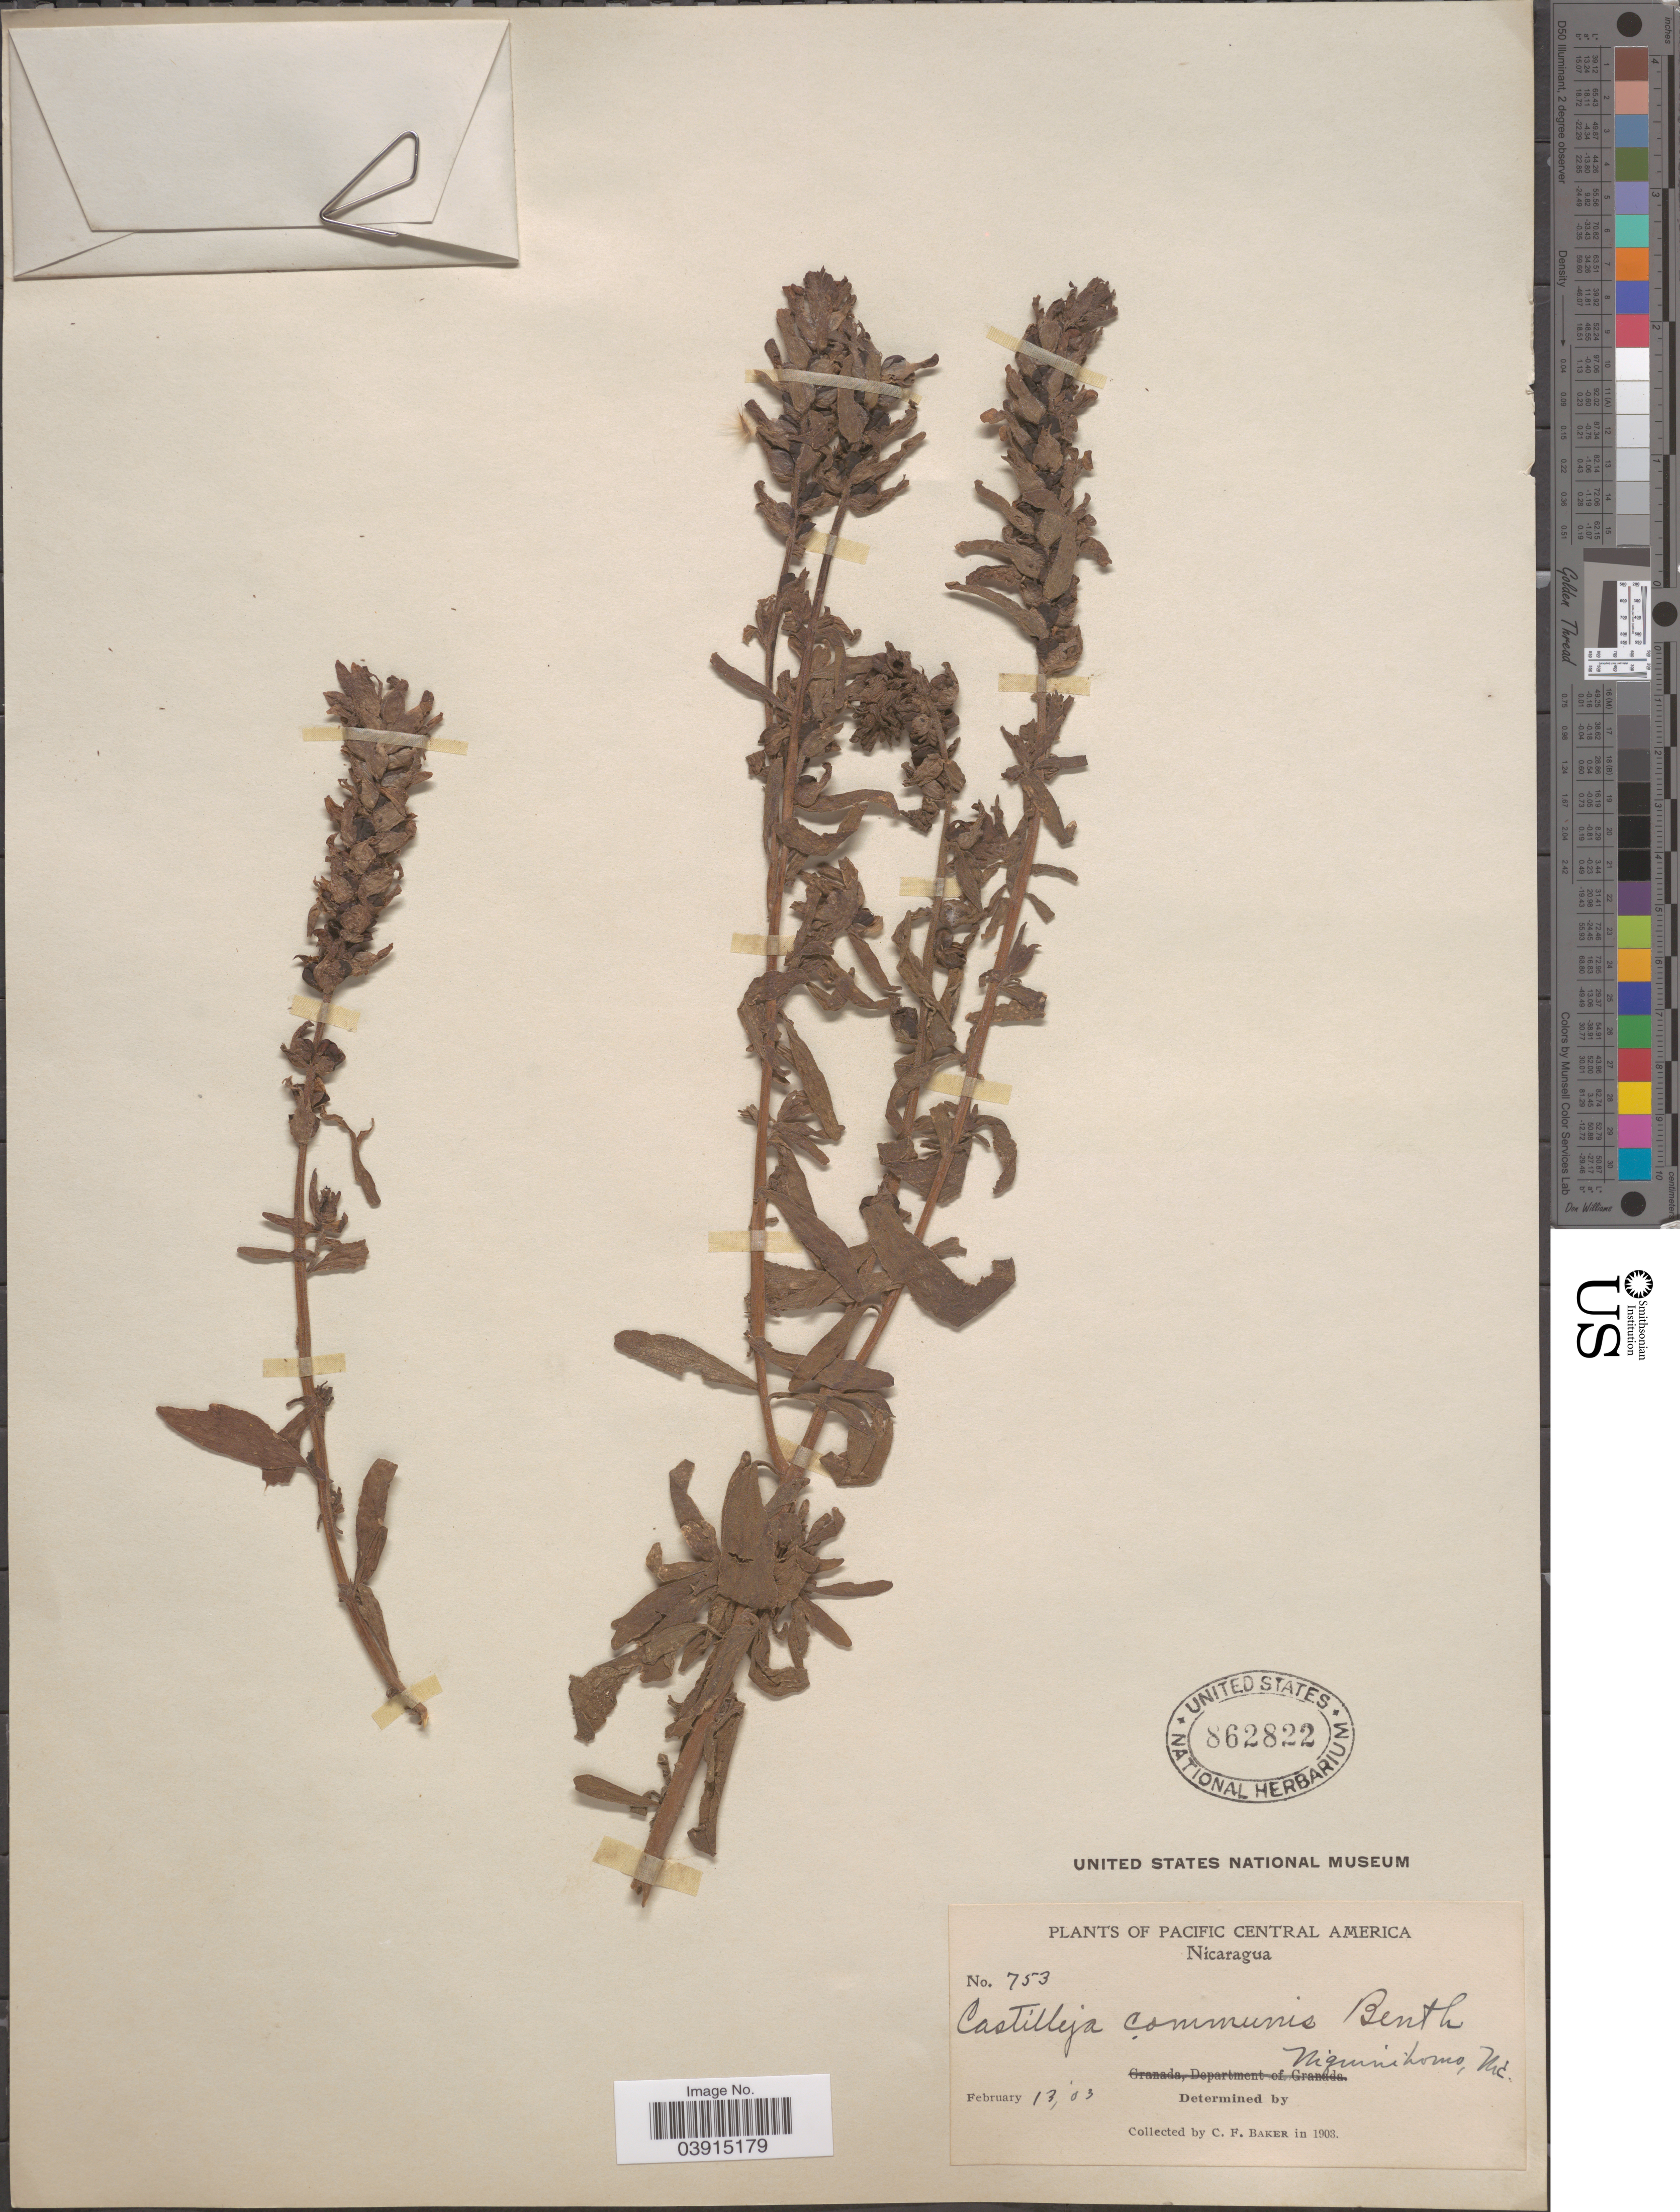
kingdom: Plantae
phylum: Tracheophyta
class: Magnoliopsida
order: Lamiales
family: Orobanchaceae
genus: Castilleja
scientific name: Castilleja arvensis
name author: Schltdl. & Cham.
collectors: C. F. Baker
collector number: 753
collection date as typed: Transcribed d/m/y: 13/2/3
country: Nicaragua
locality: Pacific Central America. Niquinohomo.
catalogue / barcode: US 862822